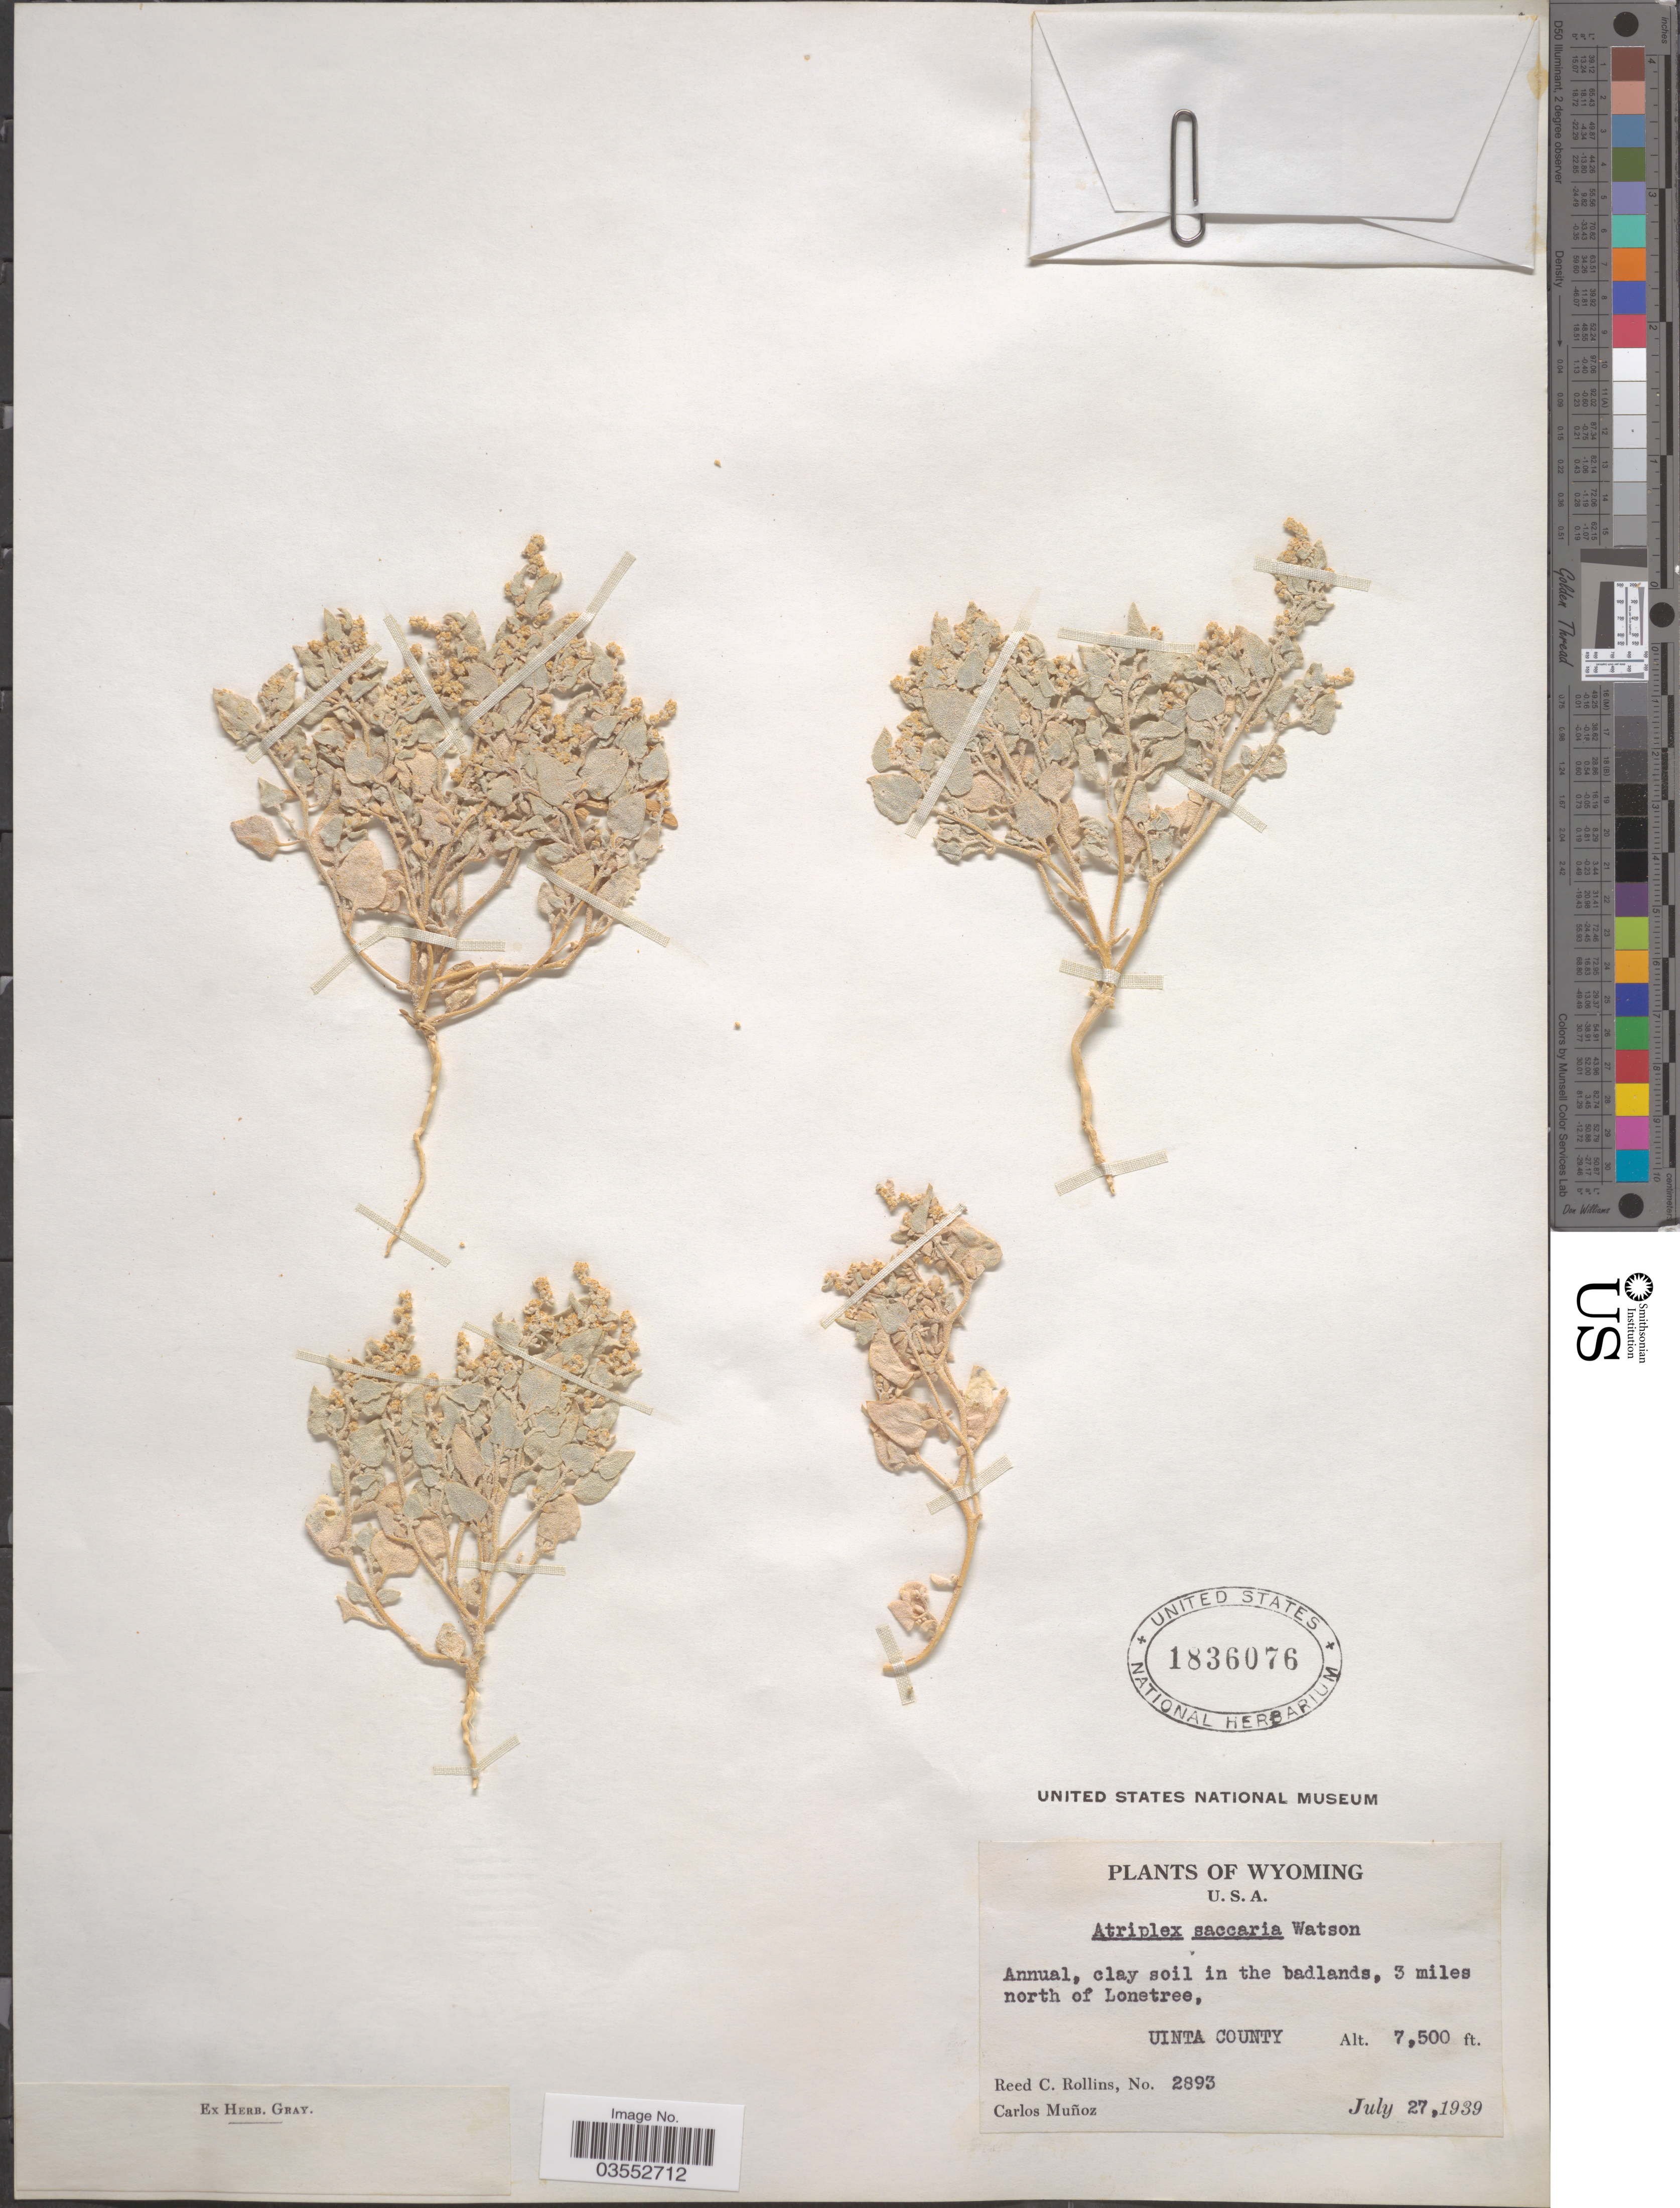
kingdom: Plantae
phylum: Tracheophyta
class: Magnoliopsida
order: Caryophyllales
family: Amaranthaceae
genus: Atriplex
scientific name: Atriplex saccaria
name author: S. Watson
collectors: R. C. Rollins & C. Muñoz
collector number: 2893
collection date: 1939-07-27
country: United States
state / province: Wyoming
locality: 3 miles north of Lonetree, Uinta County.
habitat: clay soil in the Badlands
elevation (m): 2286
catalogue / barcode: US 1836076